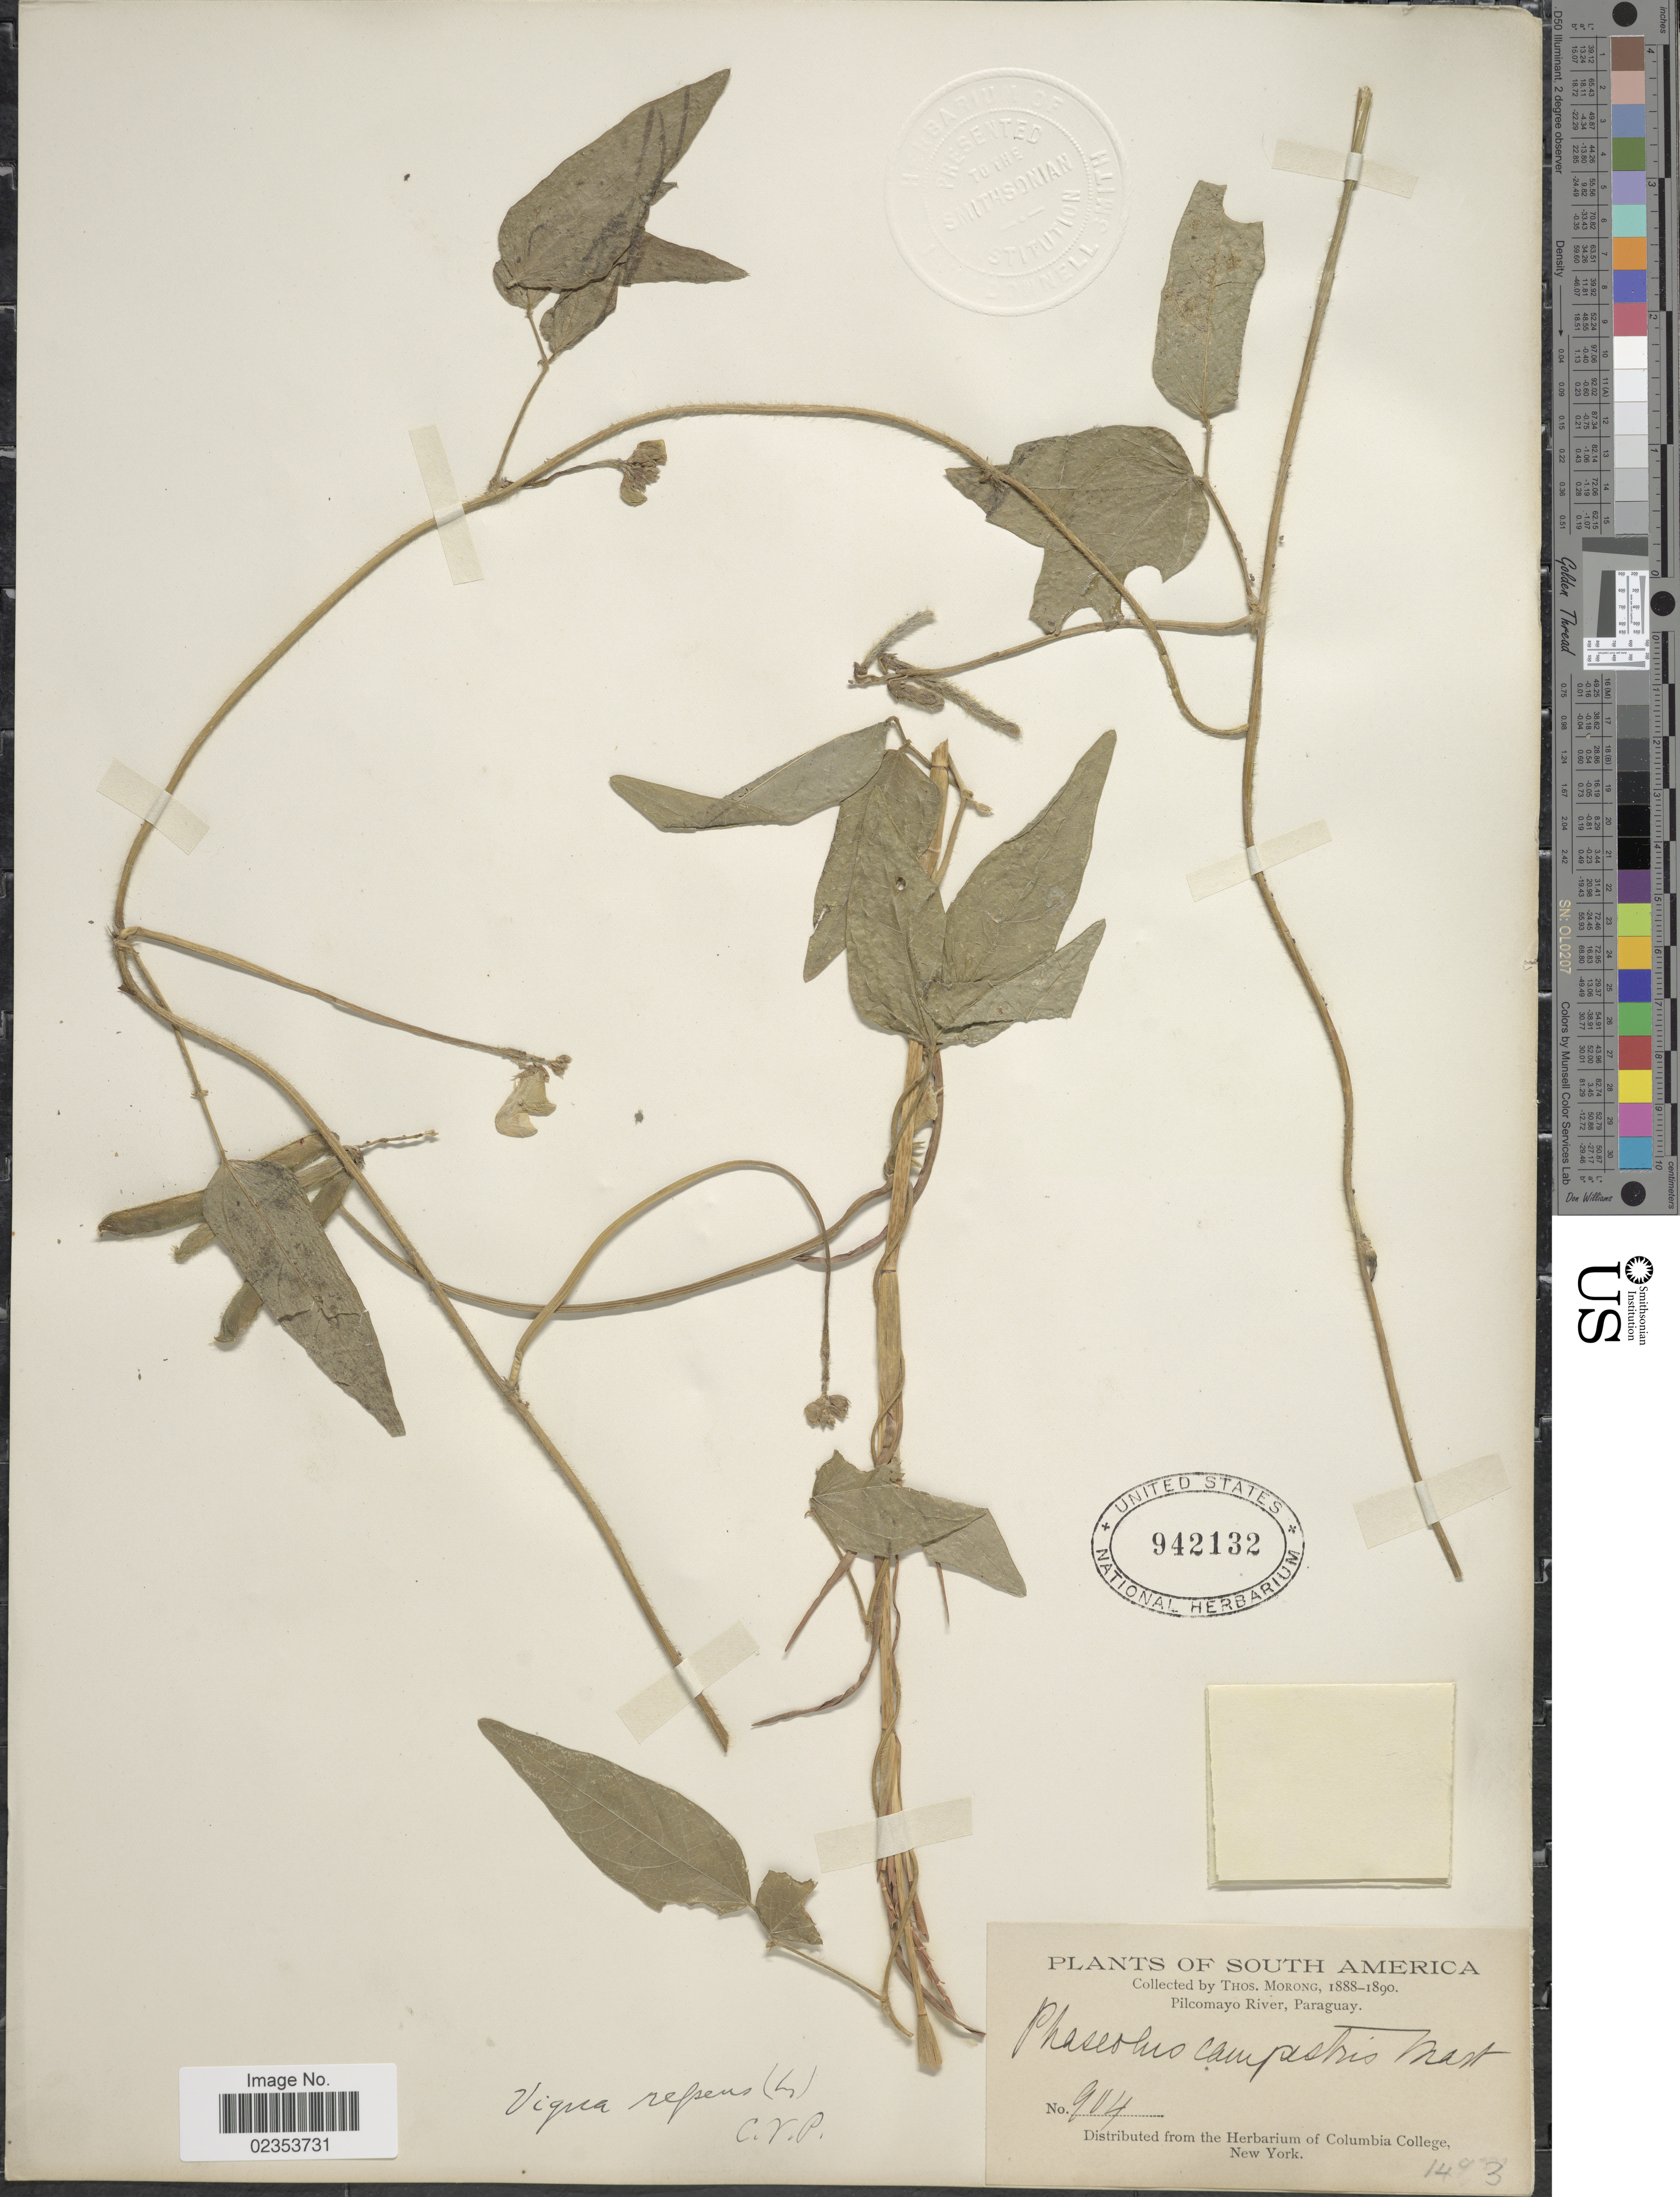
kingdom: Plantae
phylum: Tracheophyta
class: Magnoliopsida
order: Fabales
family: Fabaceae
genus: Vigna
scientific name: Vigna luteola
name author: (Jacq.) Benth.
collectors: ex herb. T. Morong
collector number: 904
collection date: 1888/1890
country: Paraguay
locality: Pilcomayo River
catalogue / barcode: US 942132